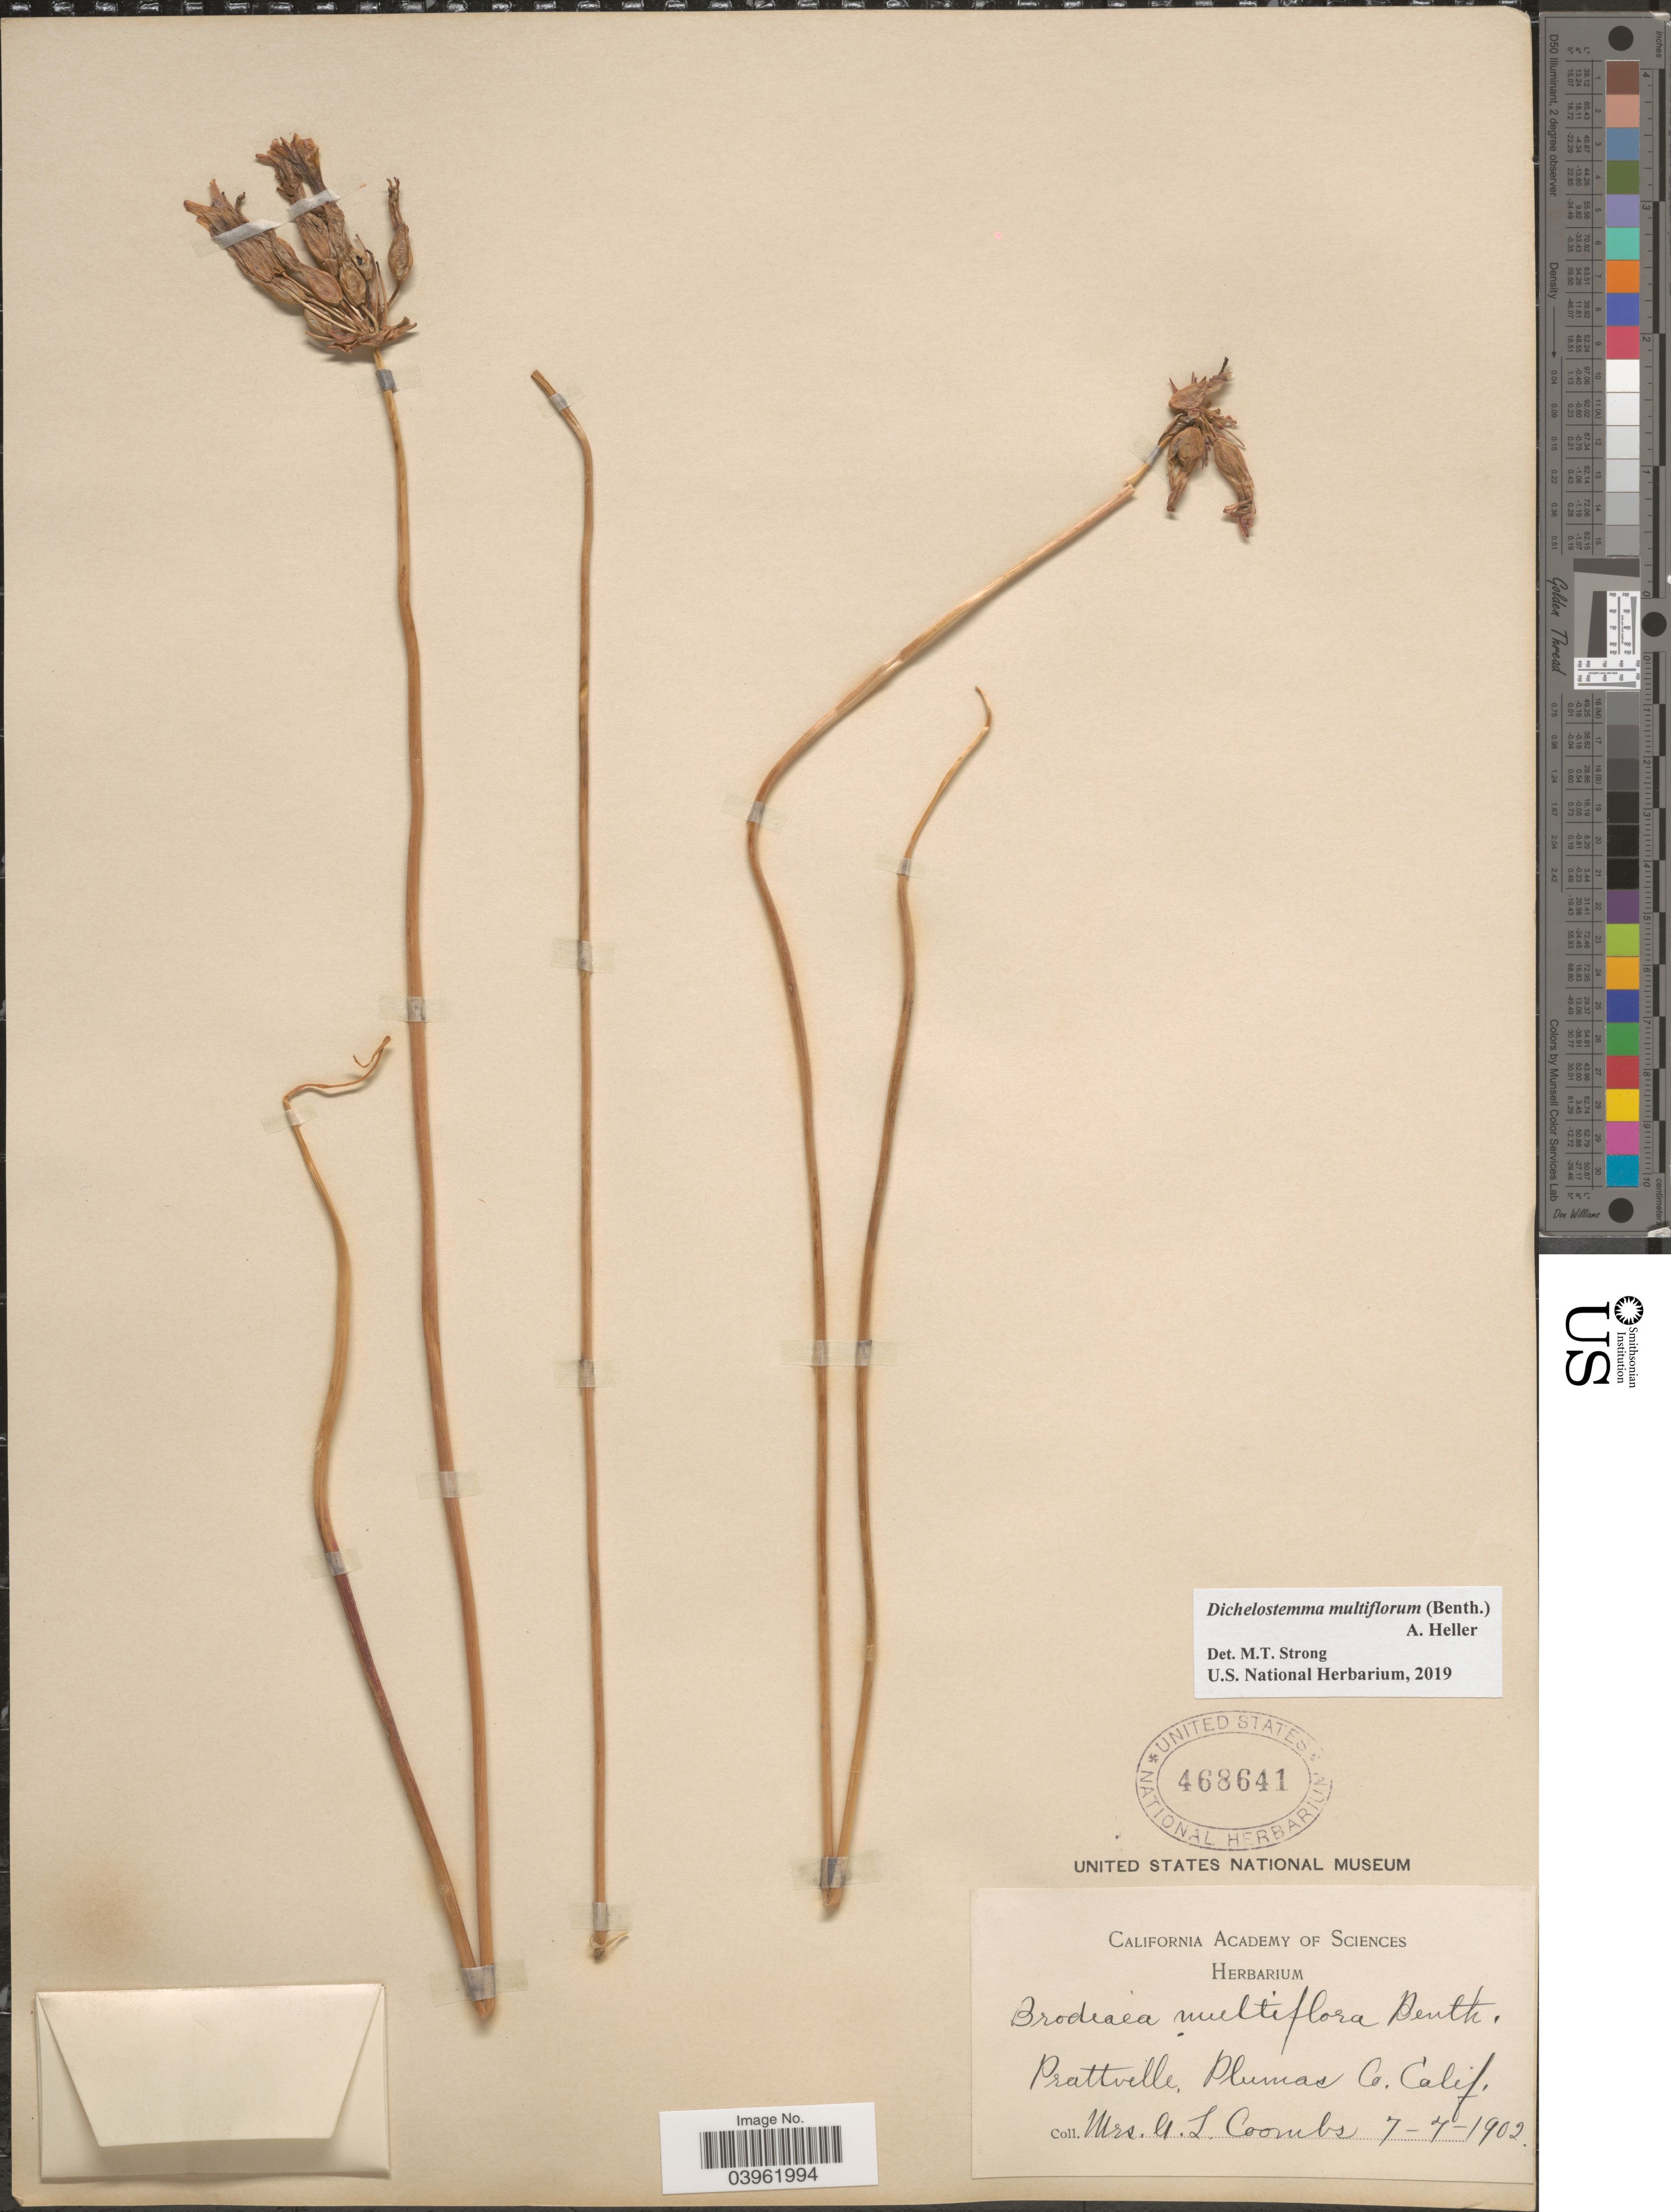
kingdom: Plantae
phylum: Tracheophyta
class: Liliopsida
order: Asparagales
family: Asparagaceae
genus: Dichelostemma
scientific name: Dichelostemma multiflorum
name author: (Benth.) A. Heller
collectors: A. Coombs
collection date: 1902-07-07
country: United States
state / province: California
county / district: Plumas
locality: Prattville, Plumas Co.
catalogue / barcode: US 468641